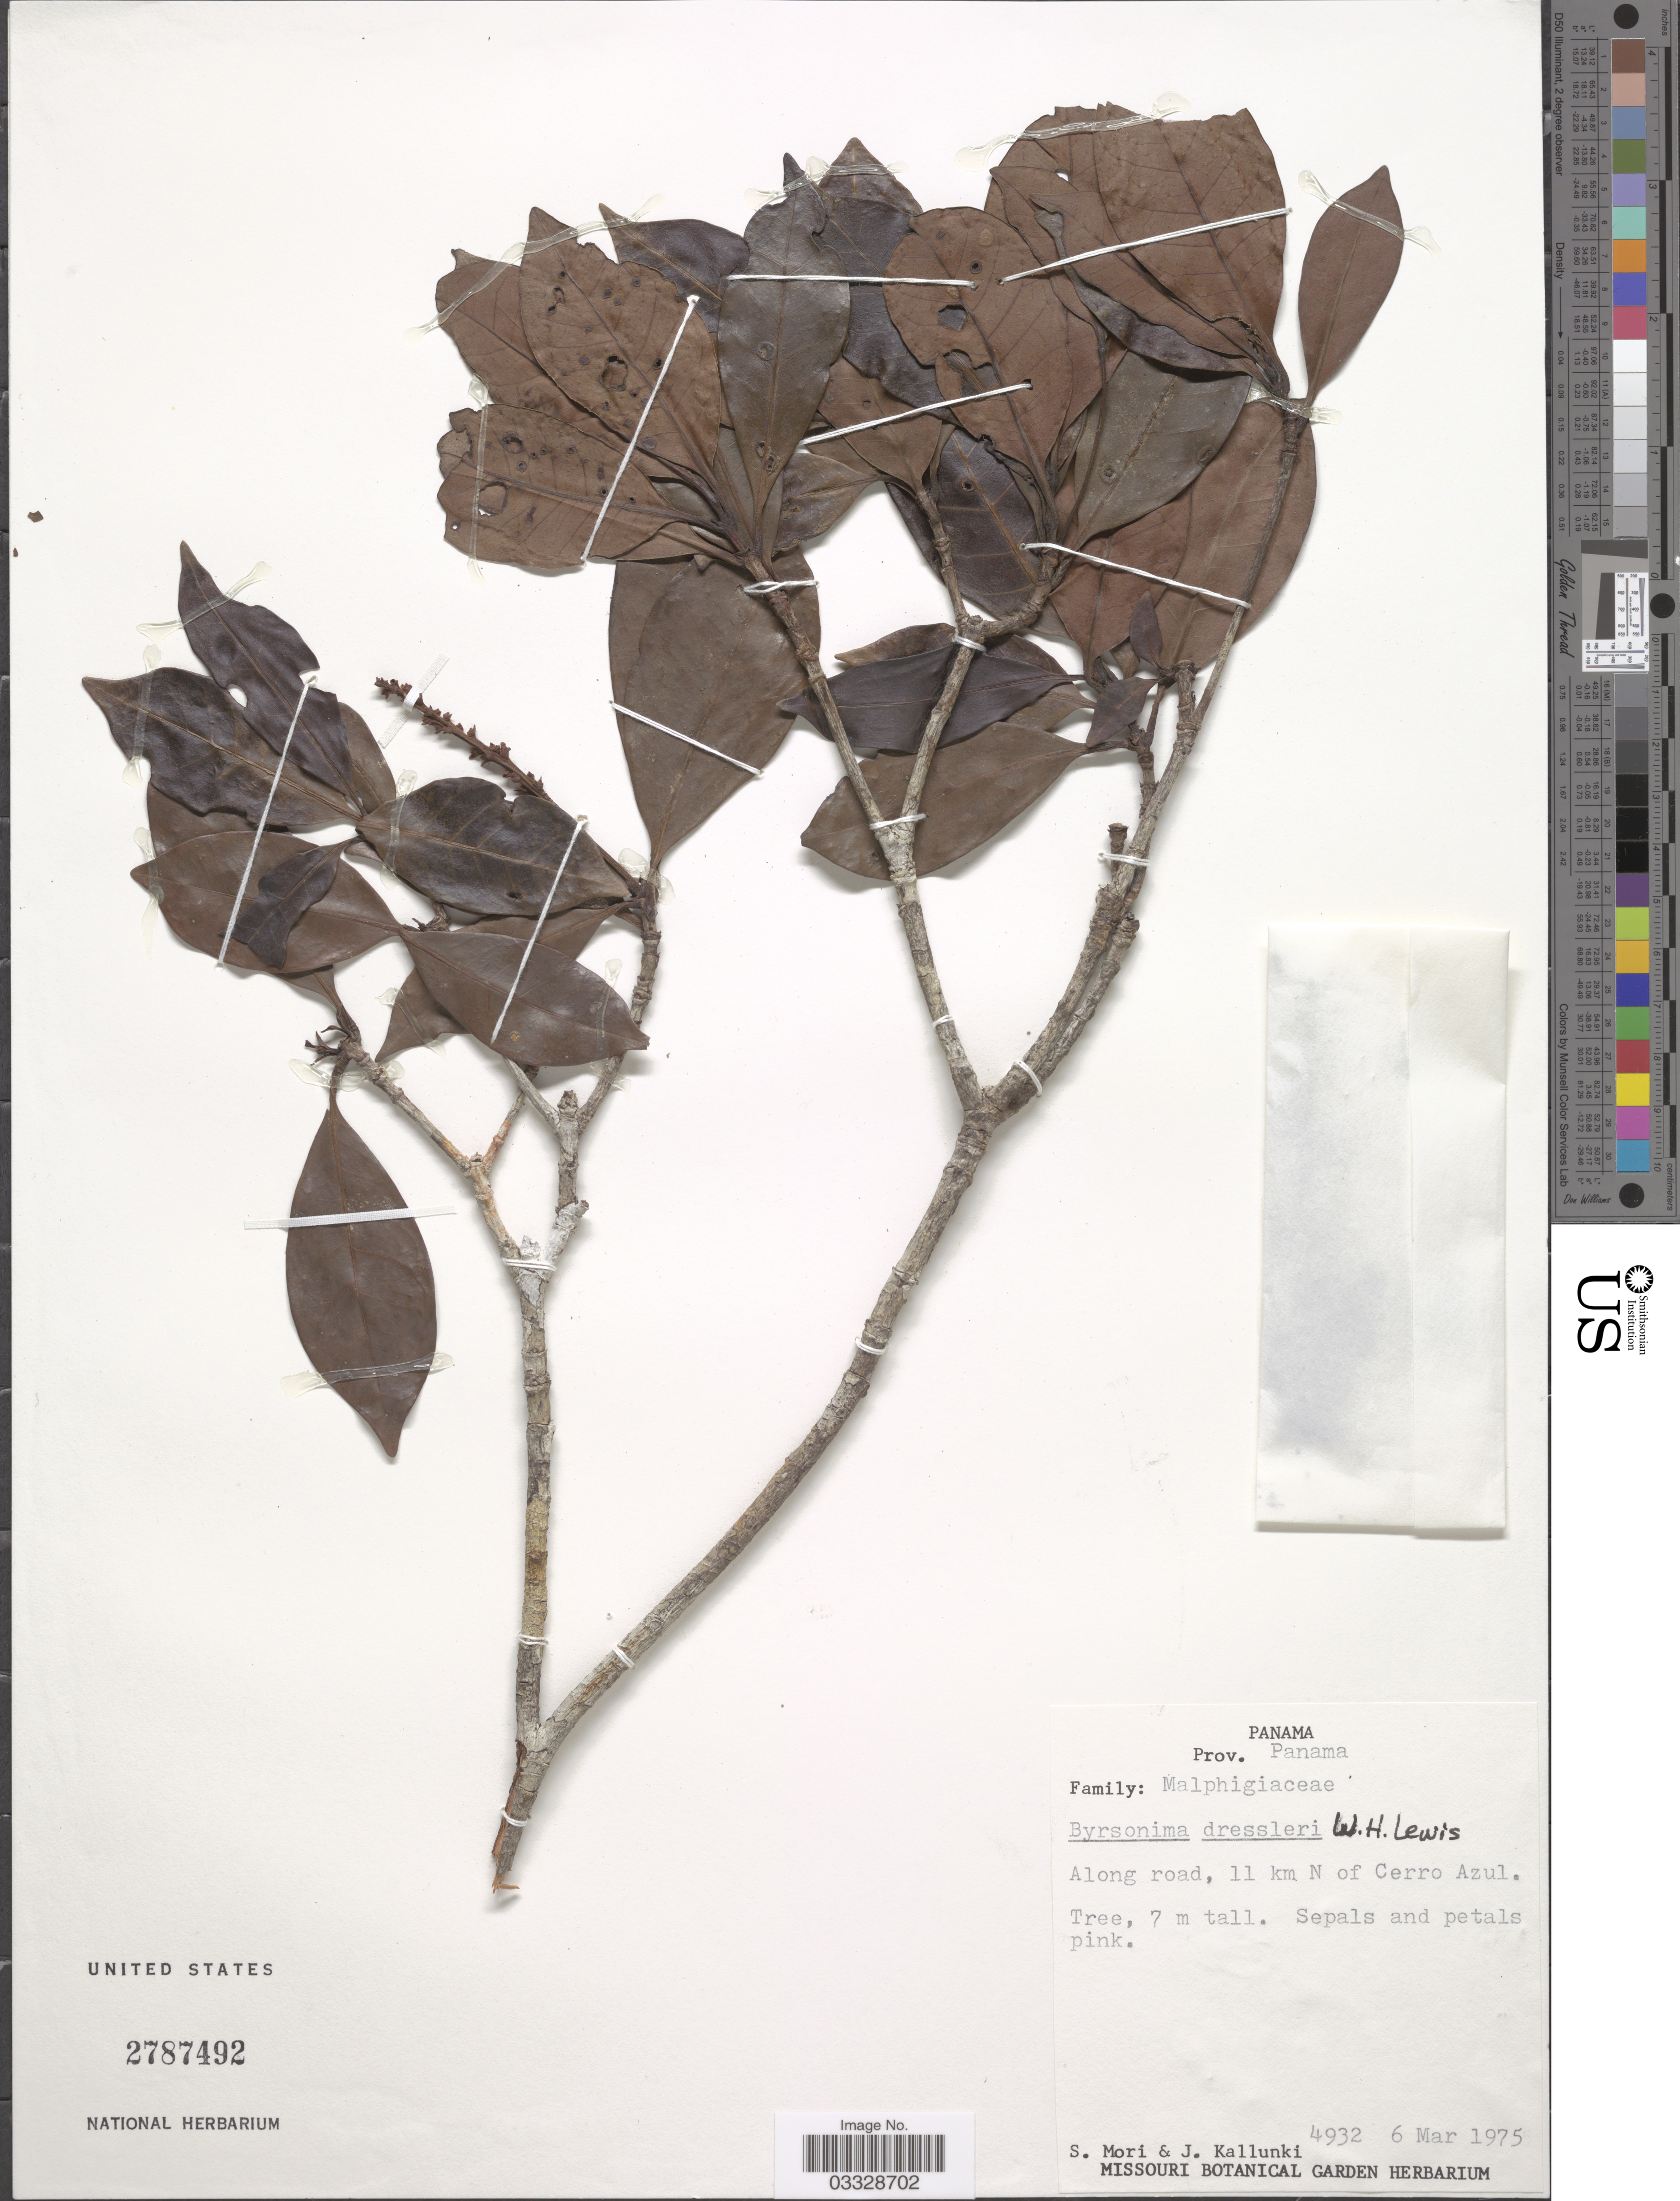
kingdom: Plantae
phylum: Tracheophyta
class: Magnoliopsida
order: Malpighiales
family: Malpighiaceae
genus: Byrsonima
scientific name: Byrsonima dressleri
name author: W.H. Lewis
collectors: S. Mori & J. Kallunki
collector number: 4932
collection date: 1975-03-06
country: Panama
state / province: Panamá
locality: Along road, 11 km N of Cerro Azul.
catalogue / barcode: US 2787492